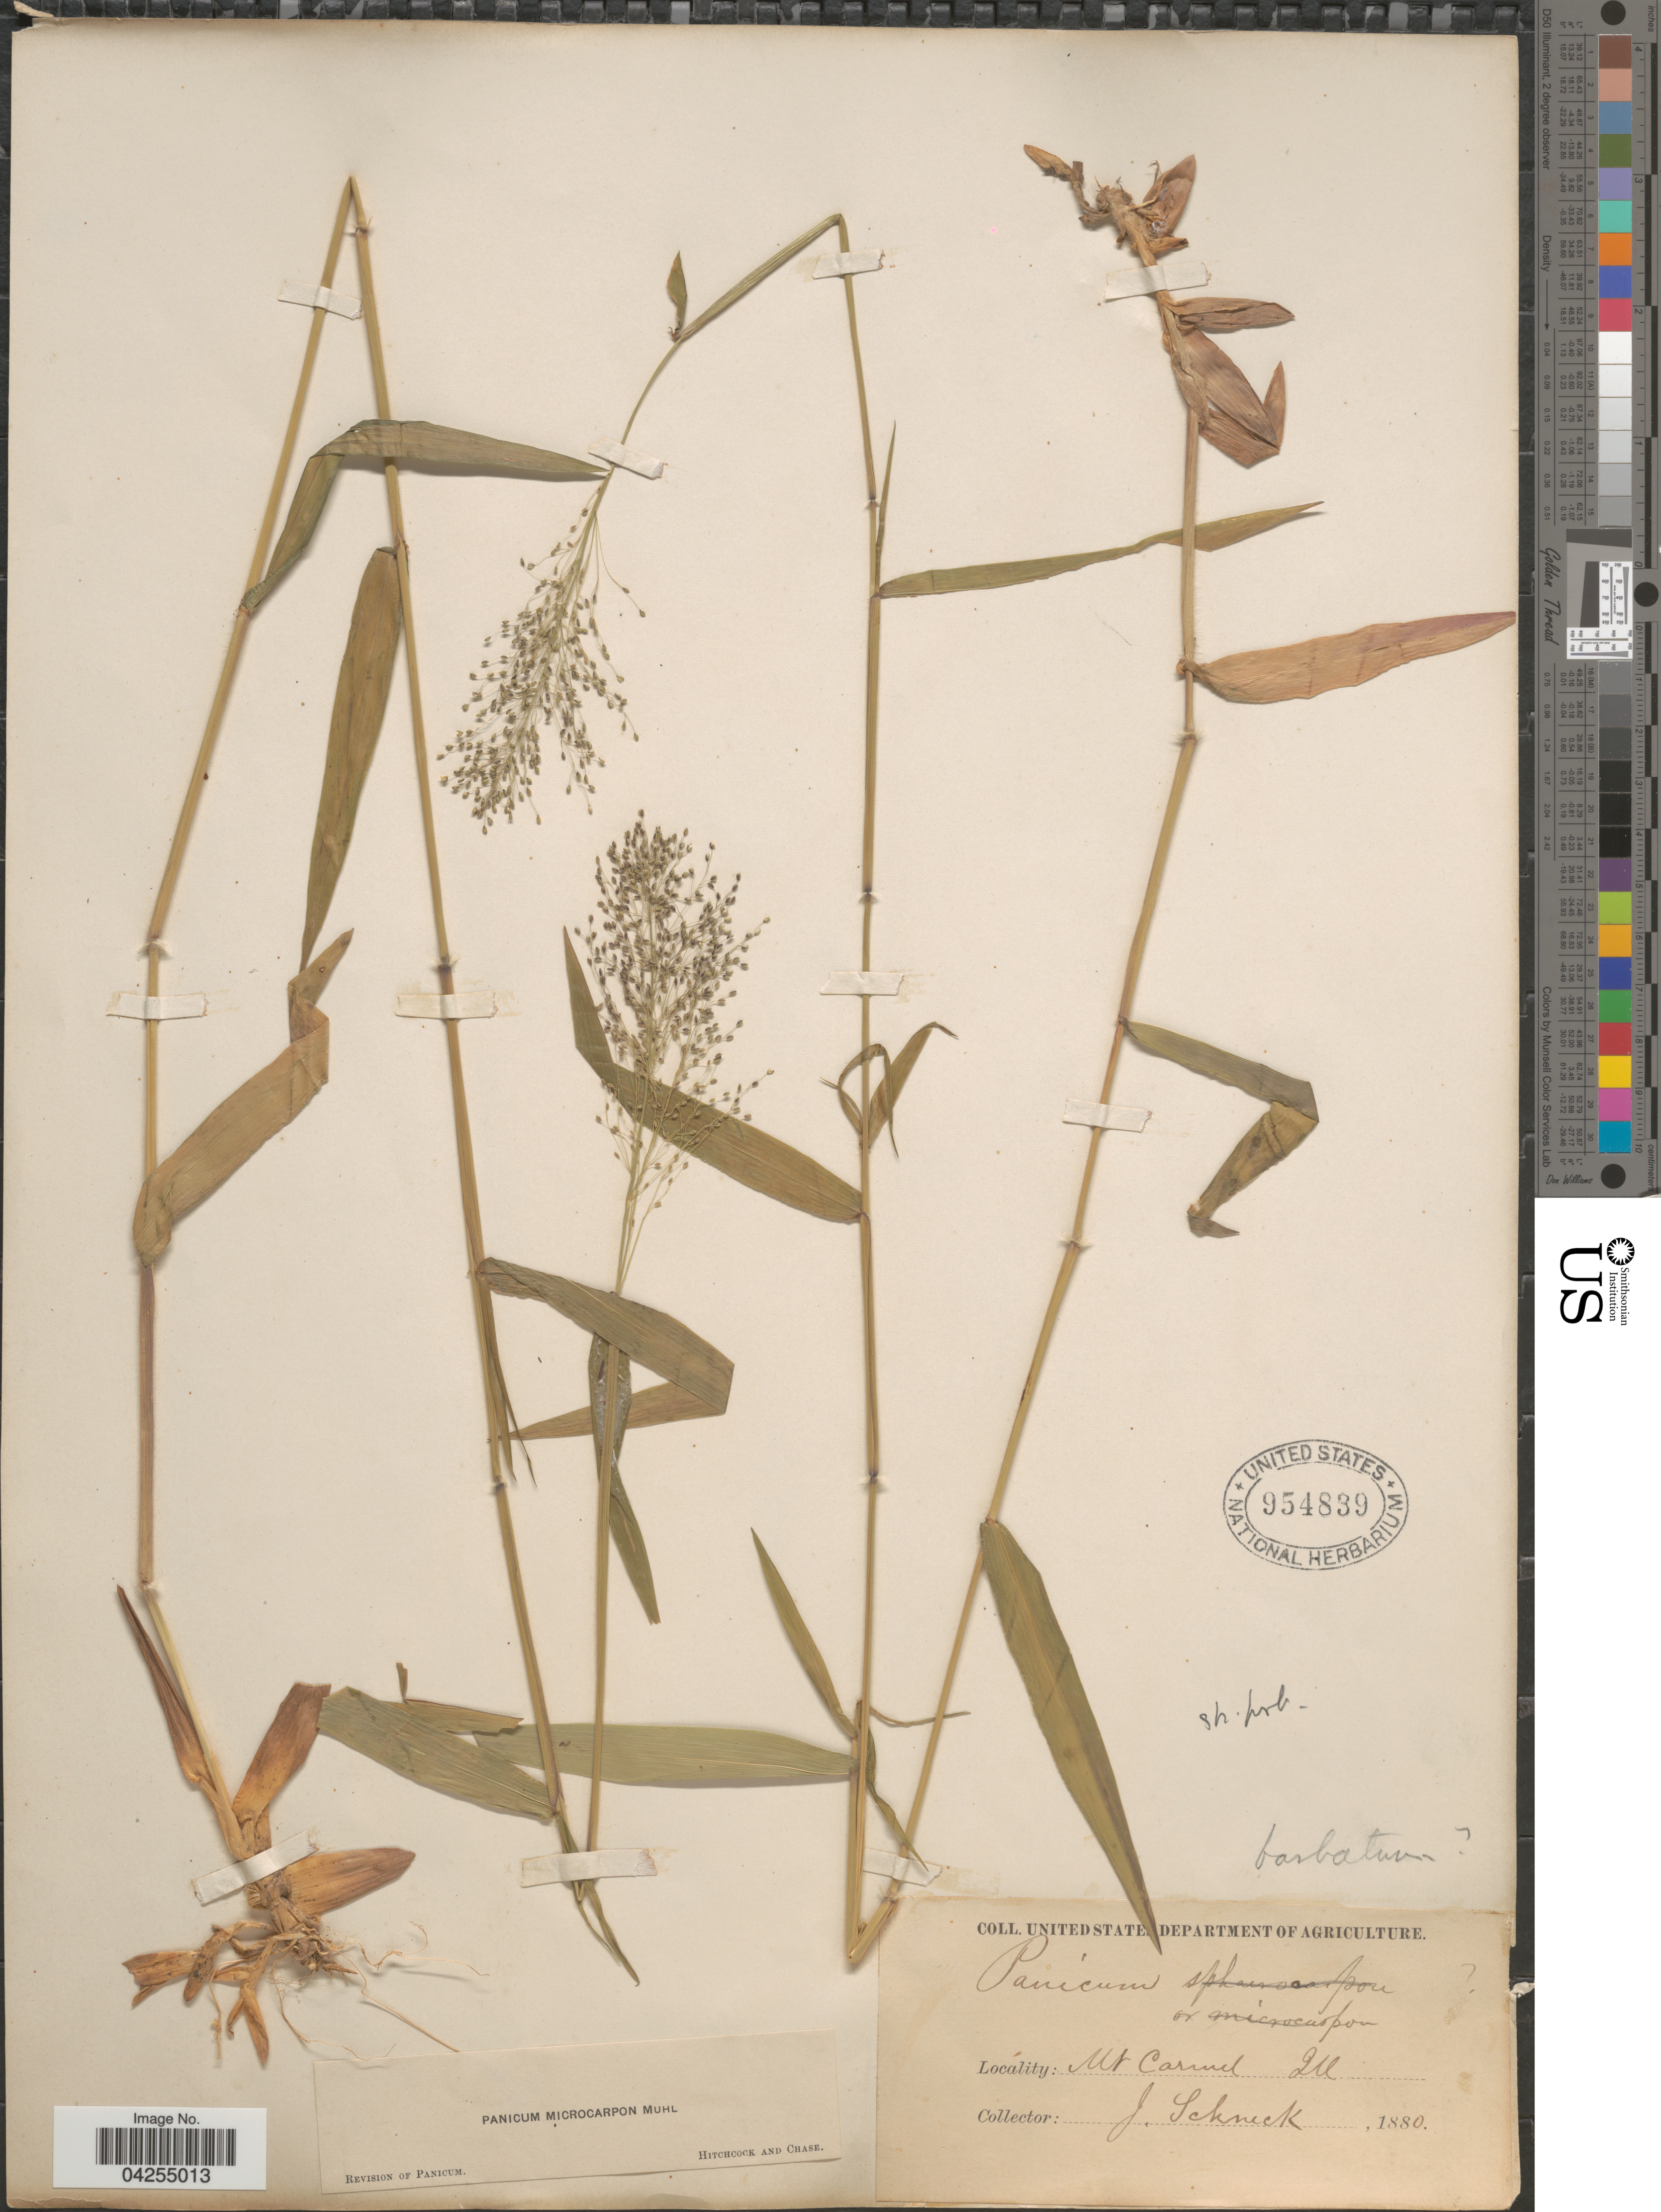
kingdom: Plantae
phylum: Tracheophyta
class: Liliopsida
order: Poales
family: Poaceae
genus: Dichanthelium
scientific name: Dichanthelium dichotomum var. dichotomum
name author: (L.) Gould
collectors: J. Schneck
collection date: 1880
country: United States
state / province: Illinois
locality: Mt Carmel.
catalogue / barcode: US 954839